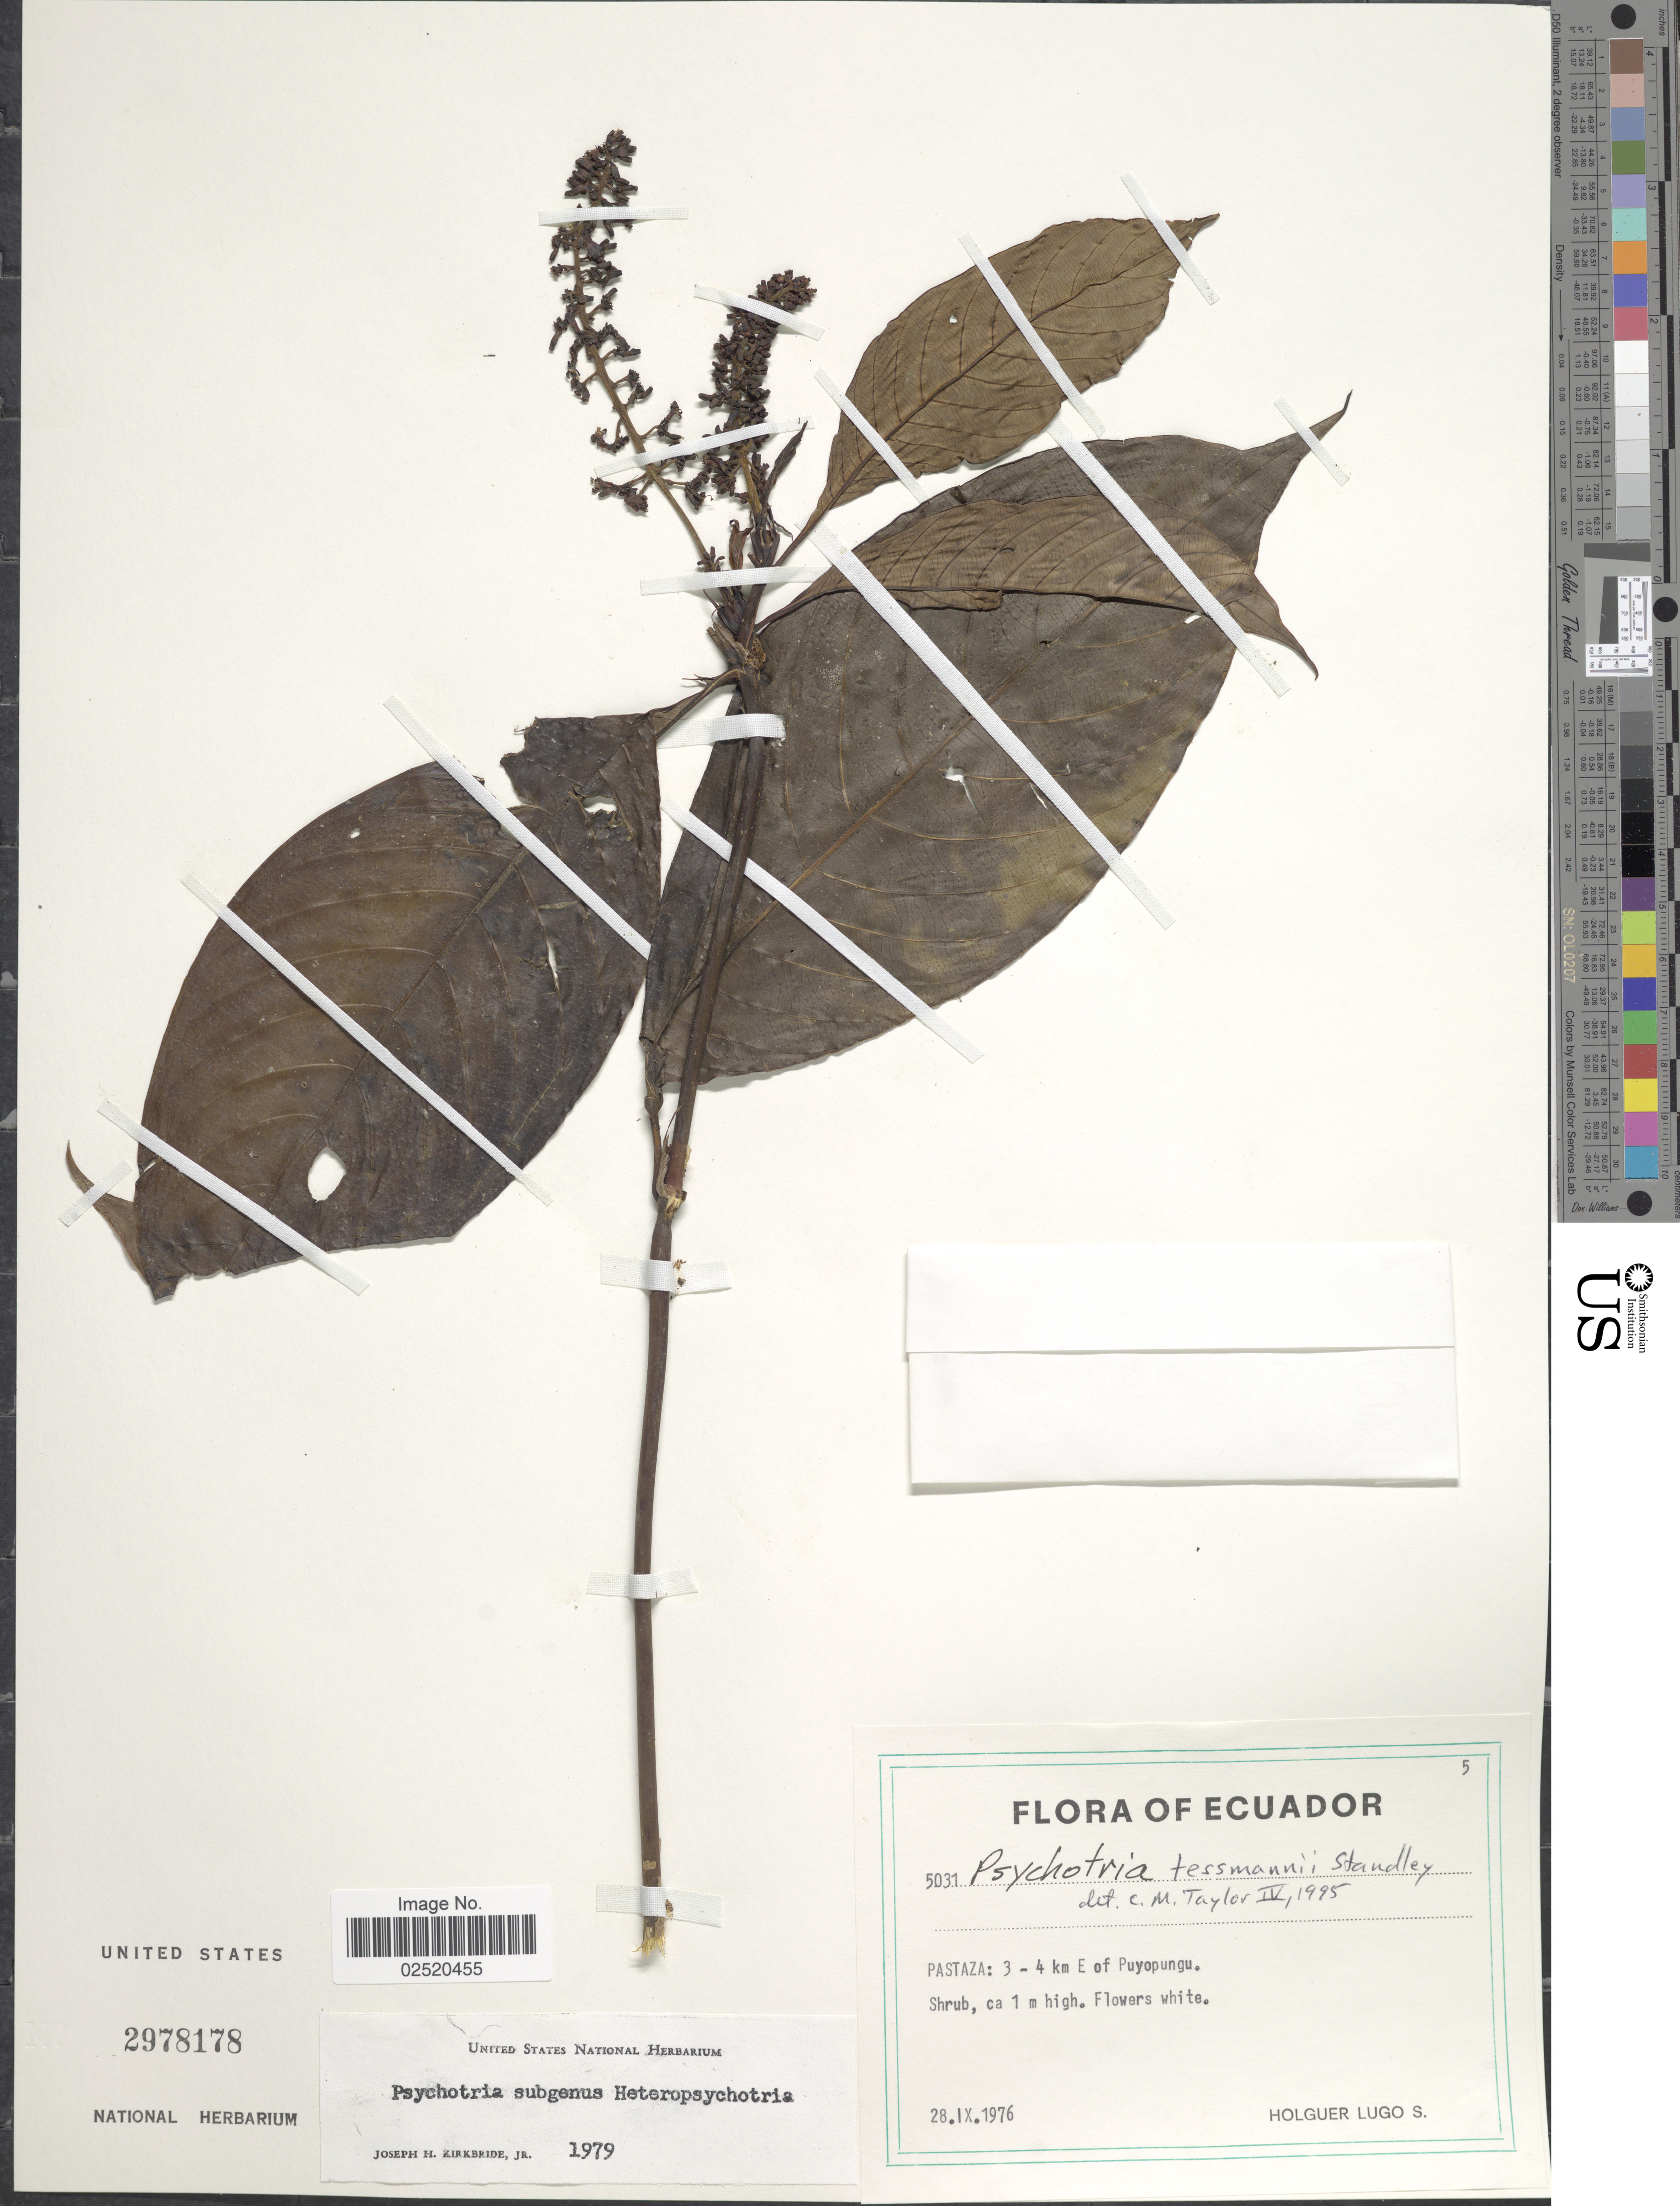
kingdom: Plantae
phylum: Tracheophyta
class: Magnoliopsida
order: Gentianales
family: Rubiaceae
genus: Psychotria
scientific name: Psychotria tessmannii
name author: Standl.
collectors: H. Lugo S.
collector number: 5031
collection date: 1976-09-28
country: Ecuador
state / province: Pastaza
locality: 3 - 4 km E of Puyopungu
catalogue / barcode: US 2978178